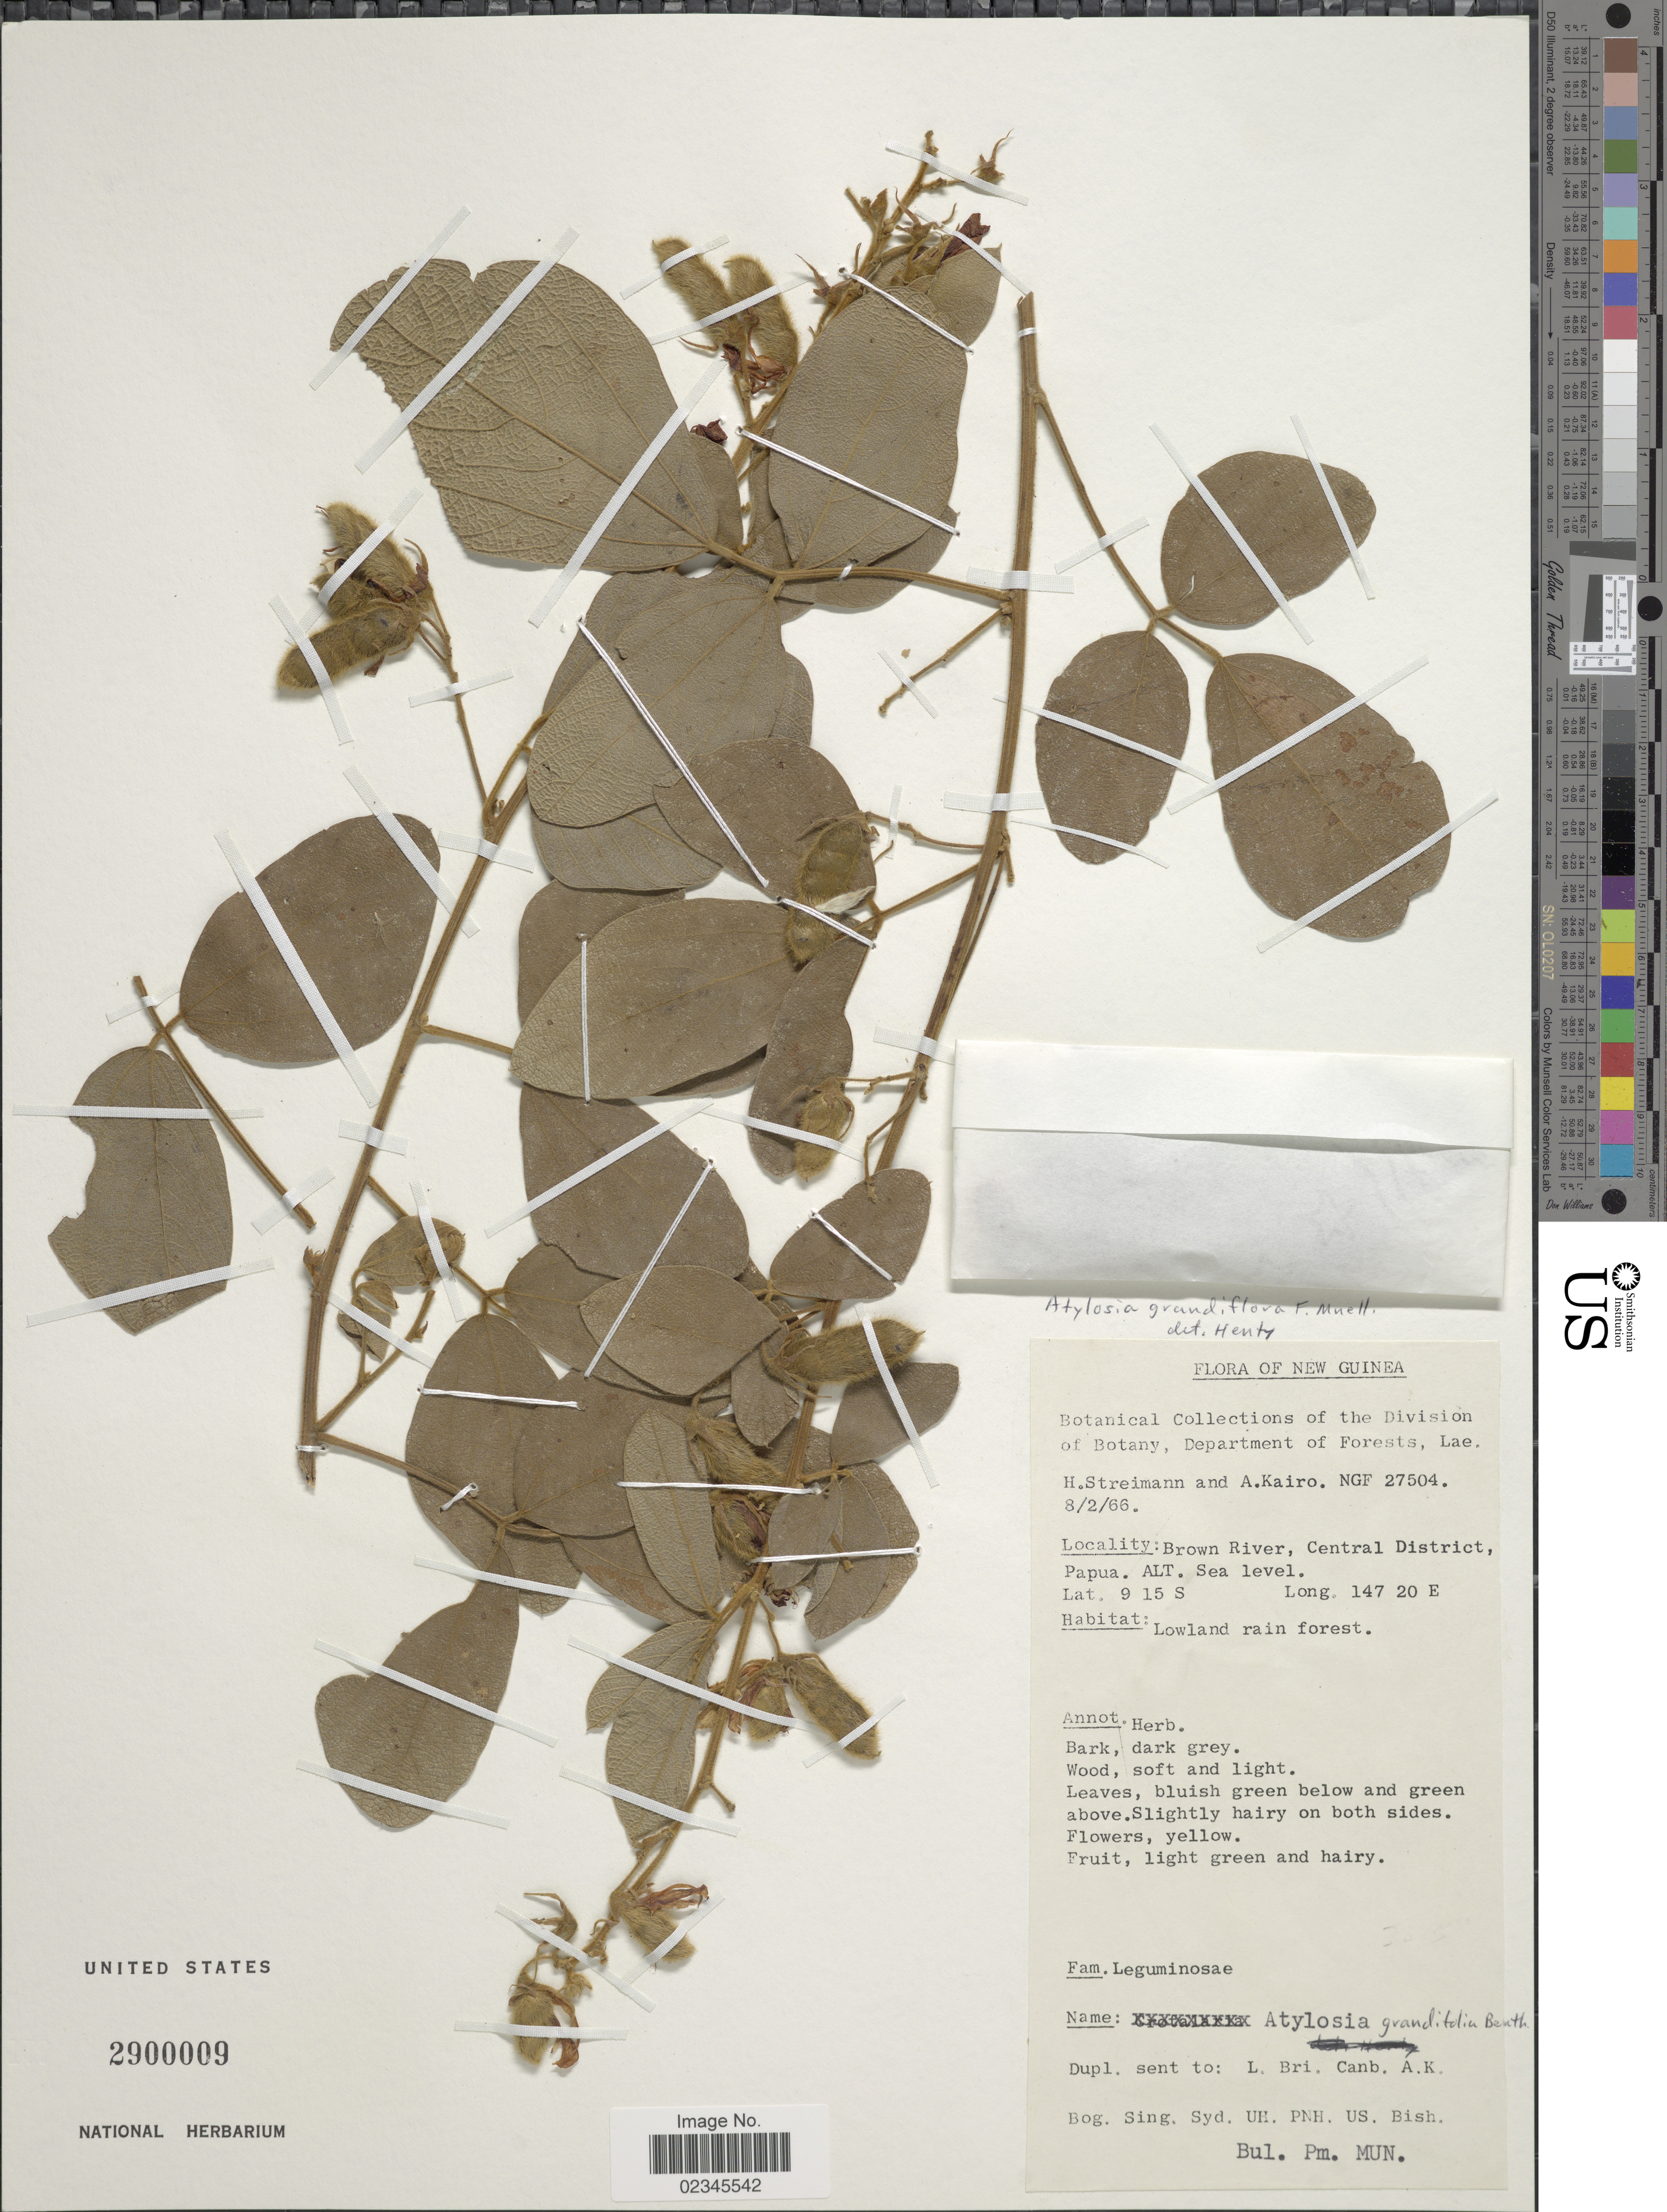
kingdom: Plantae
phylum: Tracheophyta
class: Magnoliopsida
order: Fabales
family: Fabaceae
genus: Cajanus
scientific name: Cajanus reticulatus var. grandifolius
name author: (F. Muell.) Maesen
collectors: H. Streimann & A. Kairo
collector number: NGF 27504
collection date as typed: Transcribed d/m/y: 8/2/66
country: Papua New Guinea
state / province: Central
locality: New Guinea. Papua. Brown River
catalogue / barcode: US 2900009